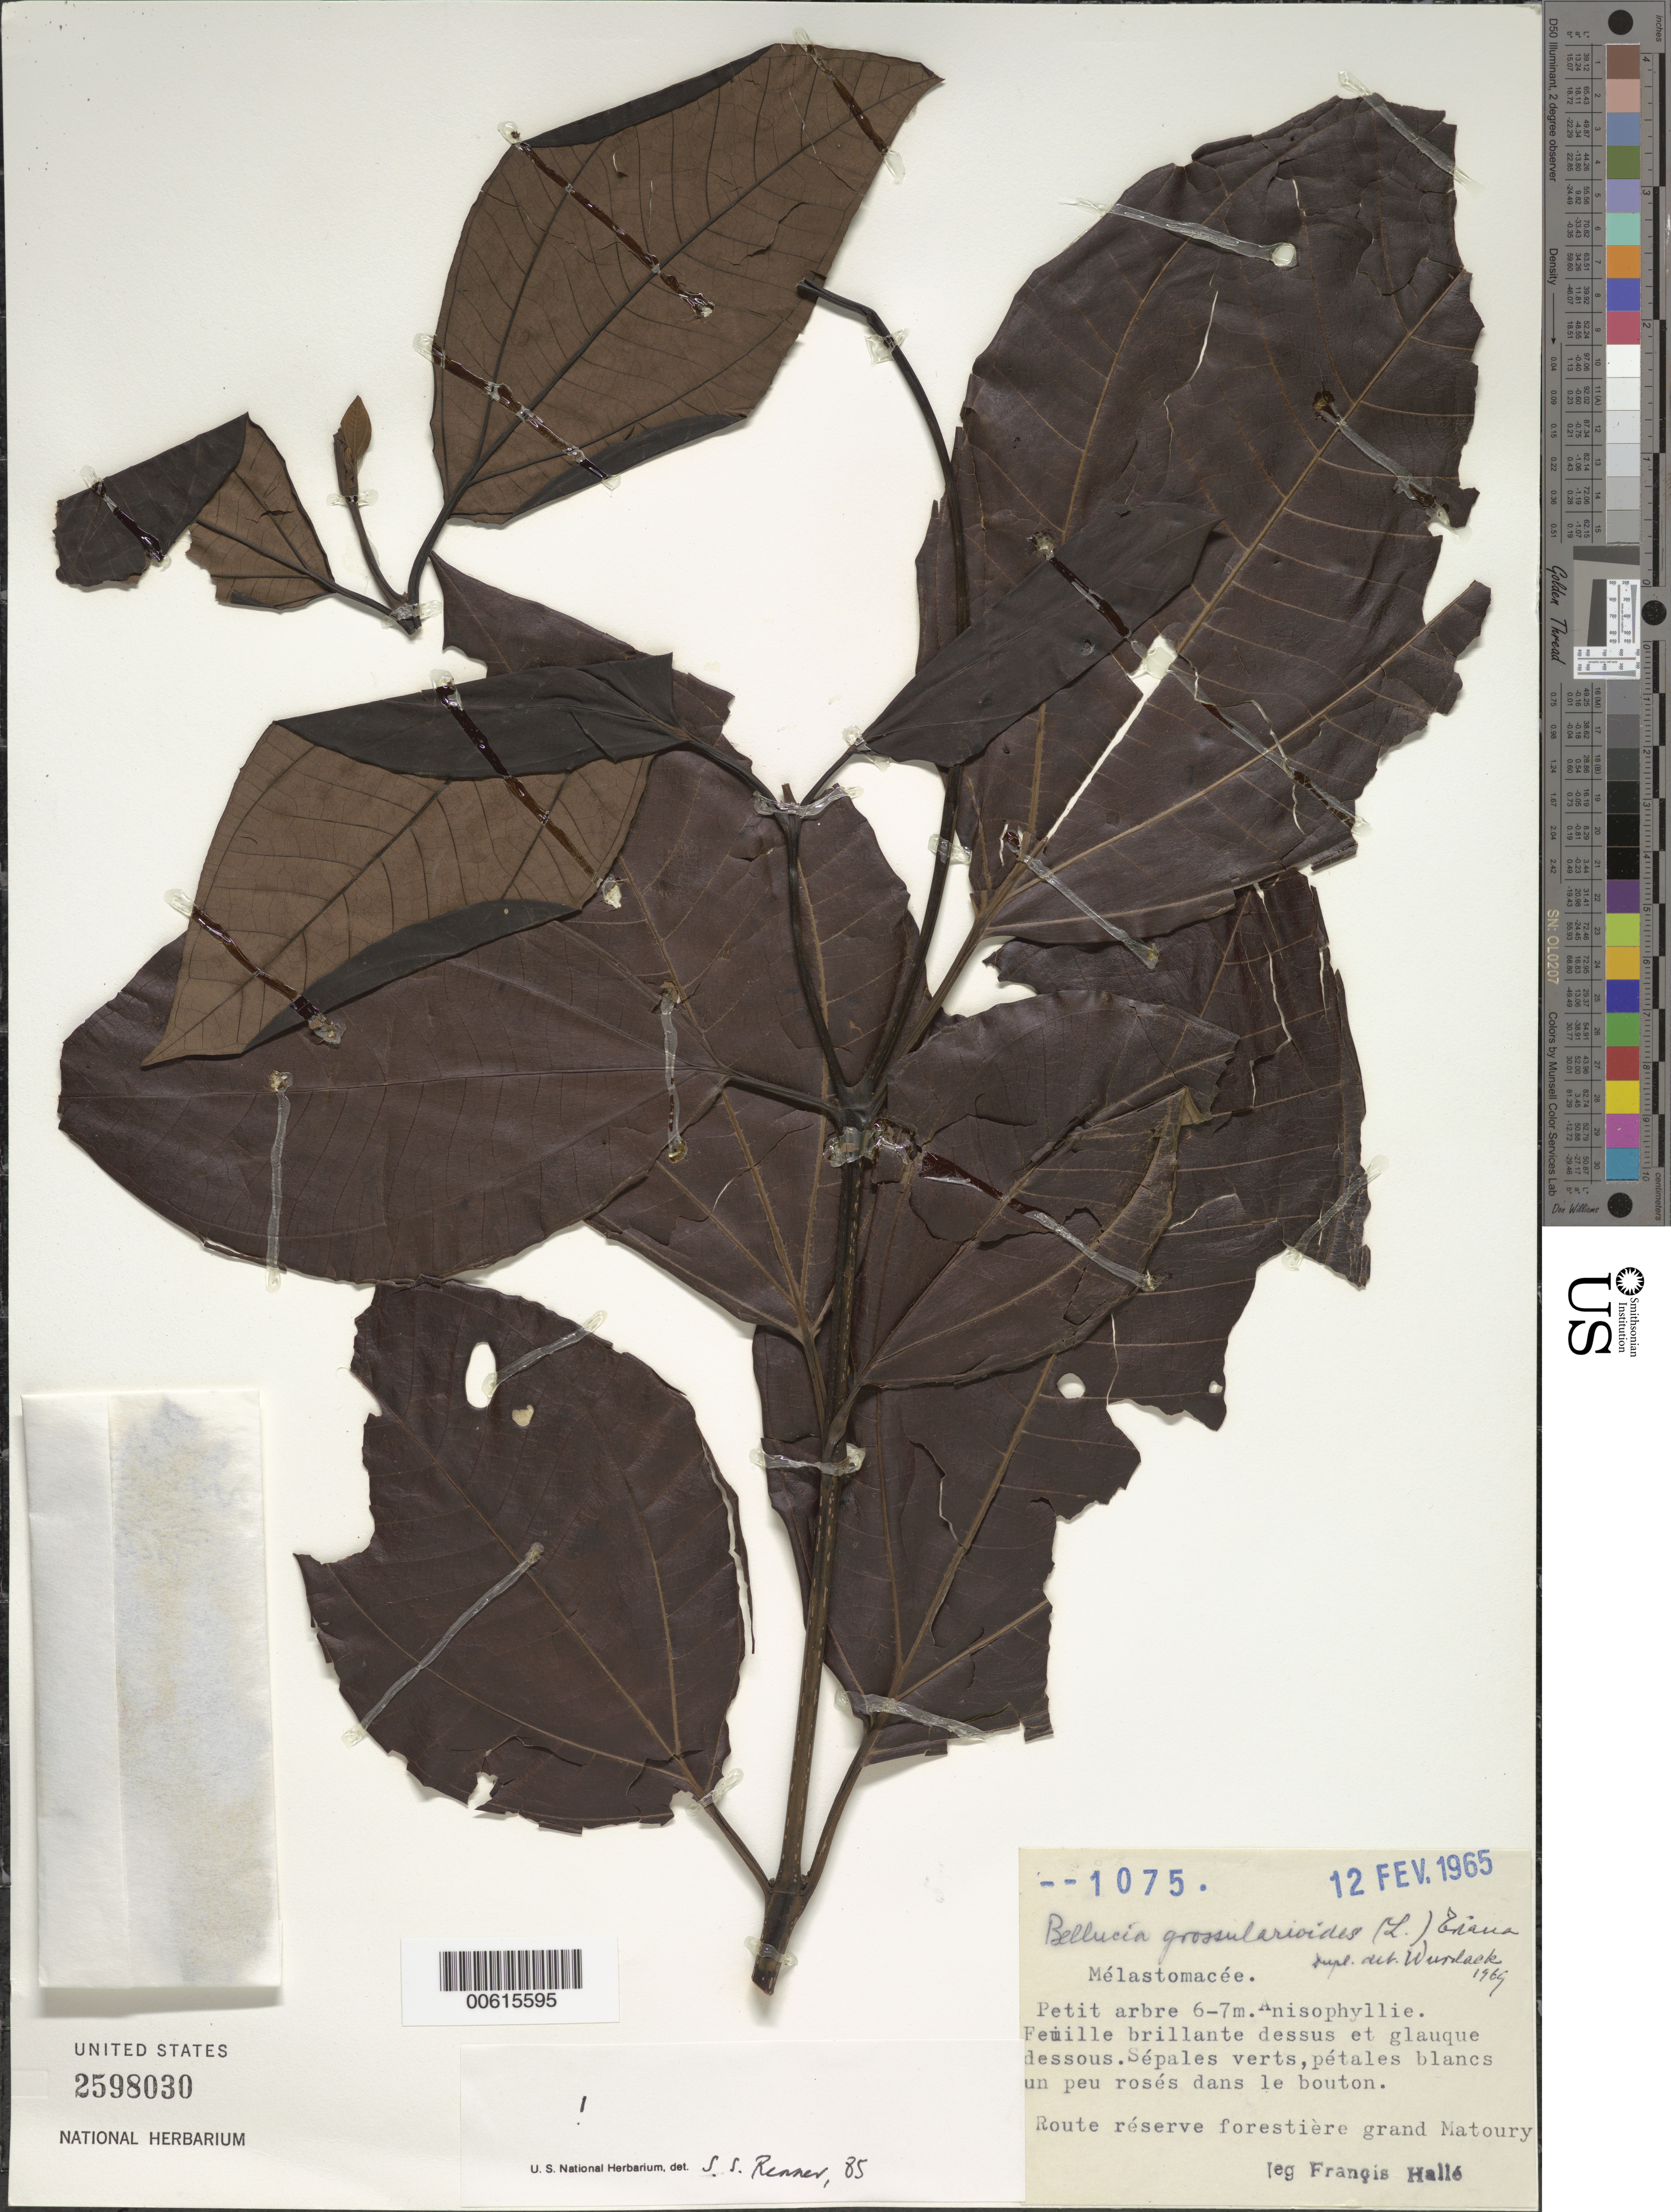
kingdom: Plantae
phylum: Tracheophyta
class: Magnoliopsida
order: Myrtales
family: Melastomataceae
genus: Bellucia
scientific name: Bellucia grossularioides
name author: (L.) Triana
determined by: Renner, S. S.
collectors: F. Hallé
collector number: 1075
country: French Guiana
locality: Grand Matoury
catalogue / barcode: US 2598030